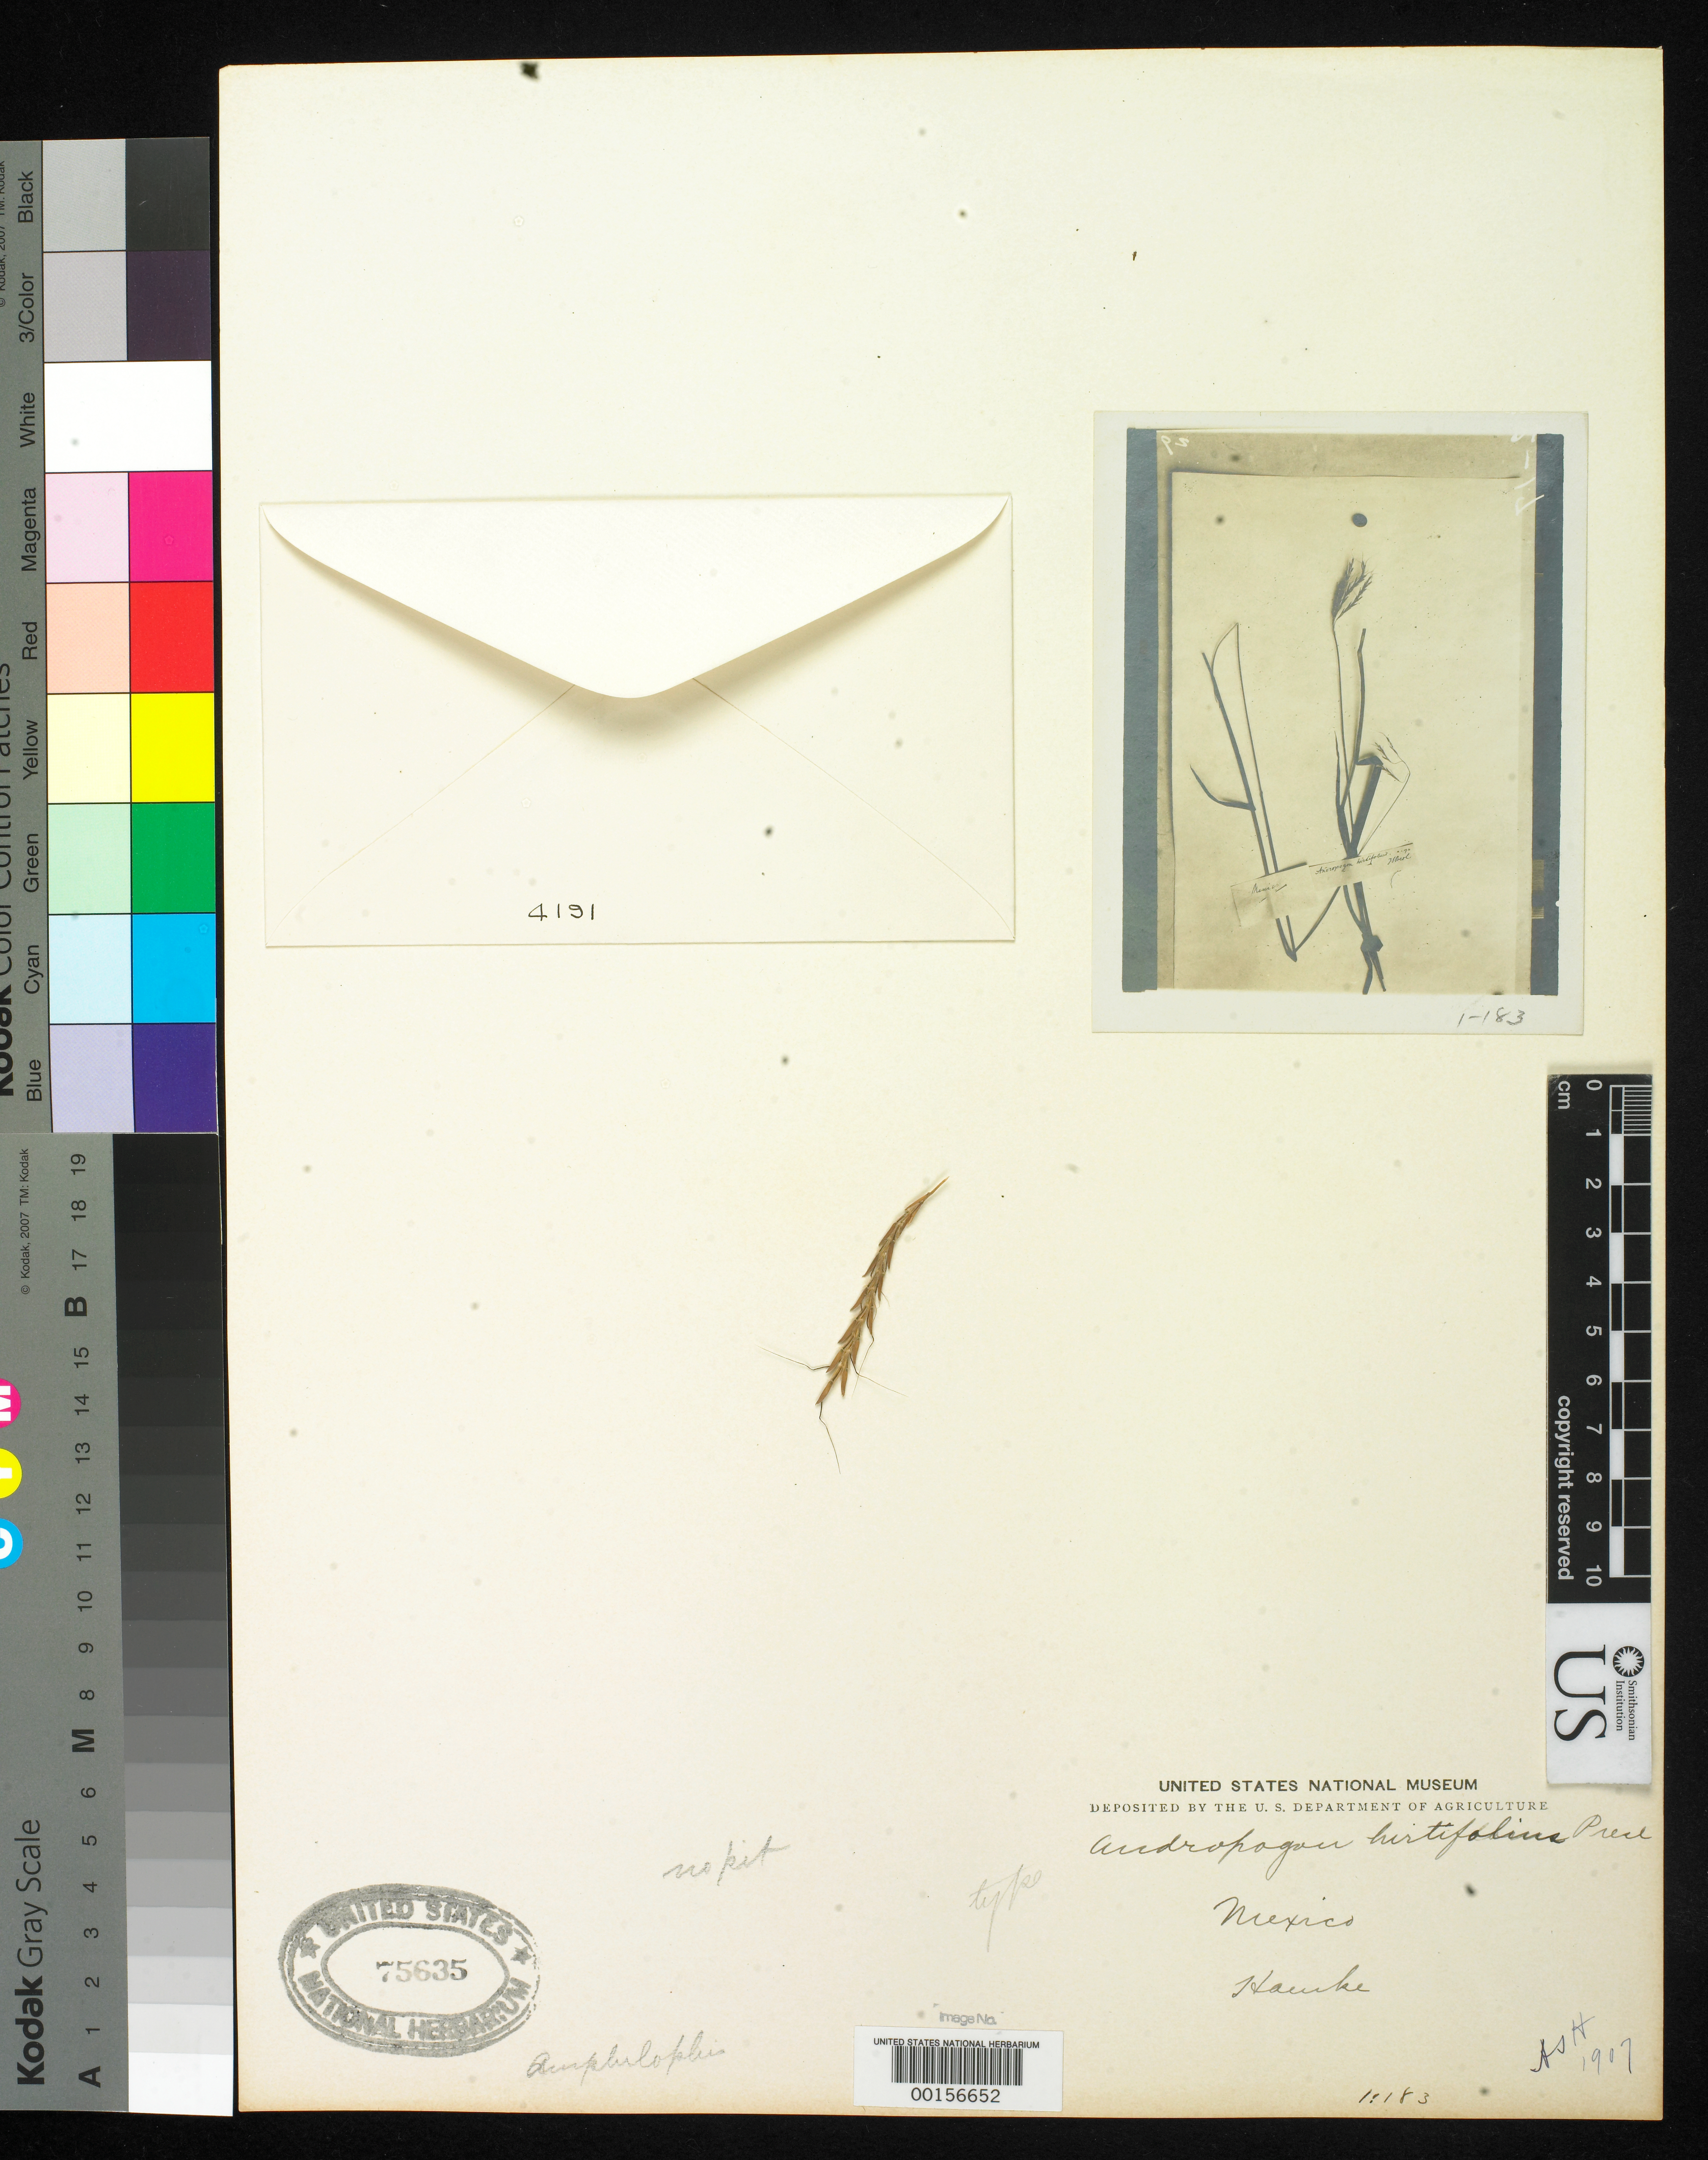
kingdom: Plantae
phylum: Tracheophyta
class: Liliopsida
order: Poales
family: Poaceae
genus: Andropogon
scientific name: Andropogon hirtifolius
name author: C. Presl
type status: Type Fragment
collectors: T. P. X. Haenke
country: Mexico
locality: E of Monserrat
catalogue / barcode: US 75635